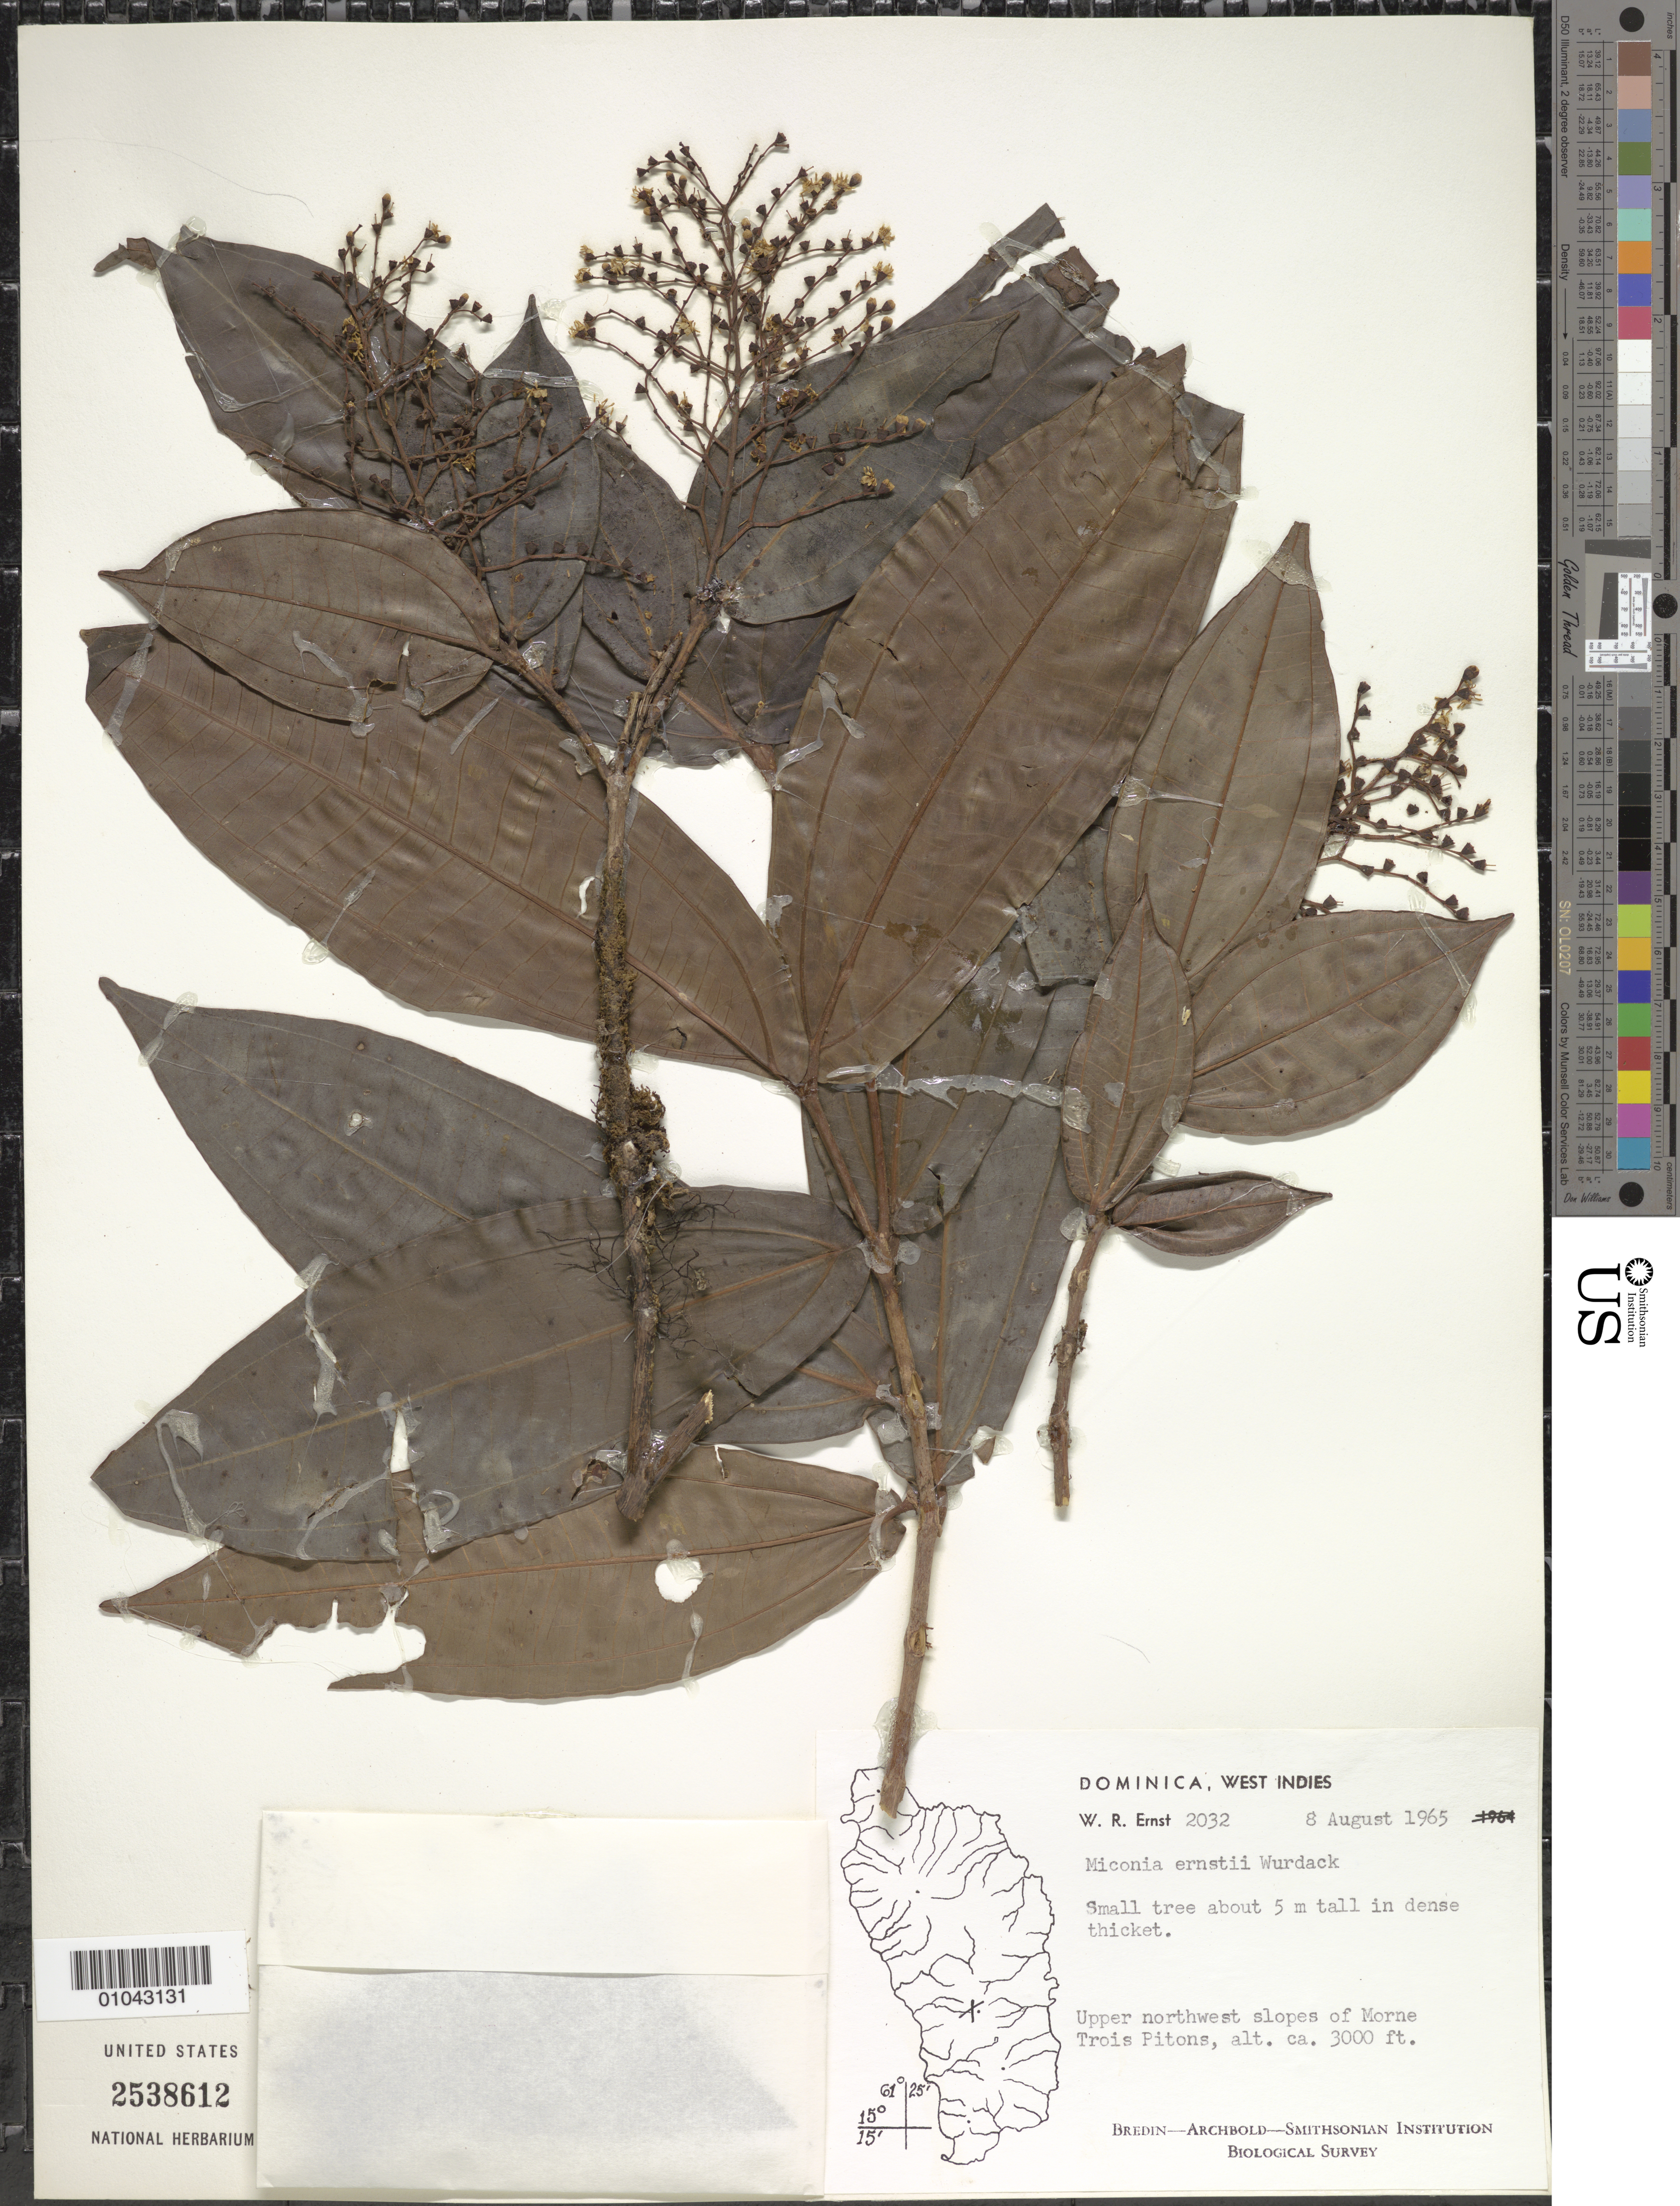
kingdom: Plantae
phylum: Tracheophyta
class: Magnoliopsida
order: Myrtales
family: Melastomataceae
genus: Miconia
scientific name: Miconia ernstii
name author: Wurdack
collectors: W. R. Ernst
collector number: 2032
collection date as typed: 08 Aug 1965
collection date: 1965-08-08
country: Dominica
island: Dominica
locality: Morne Trois Pitons, upper northwest slopes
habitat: In dense thicket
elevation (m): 914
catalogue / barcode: US 2538612